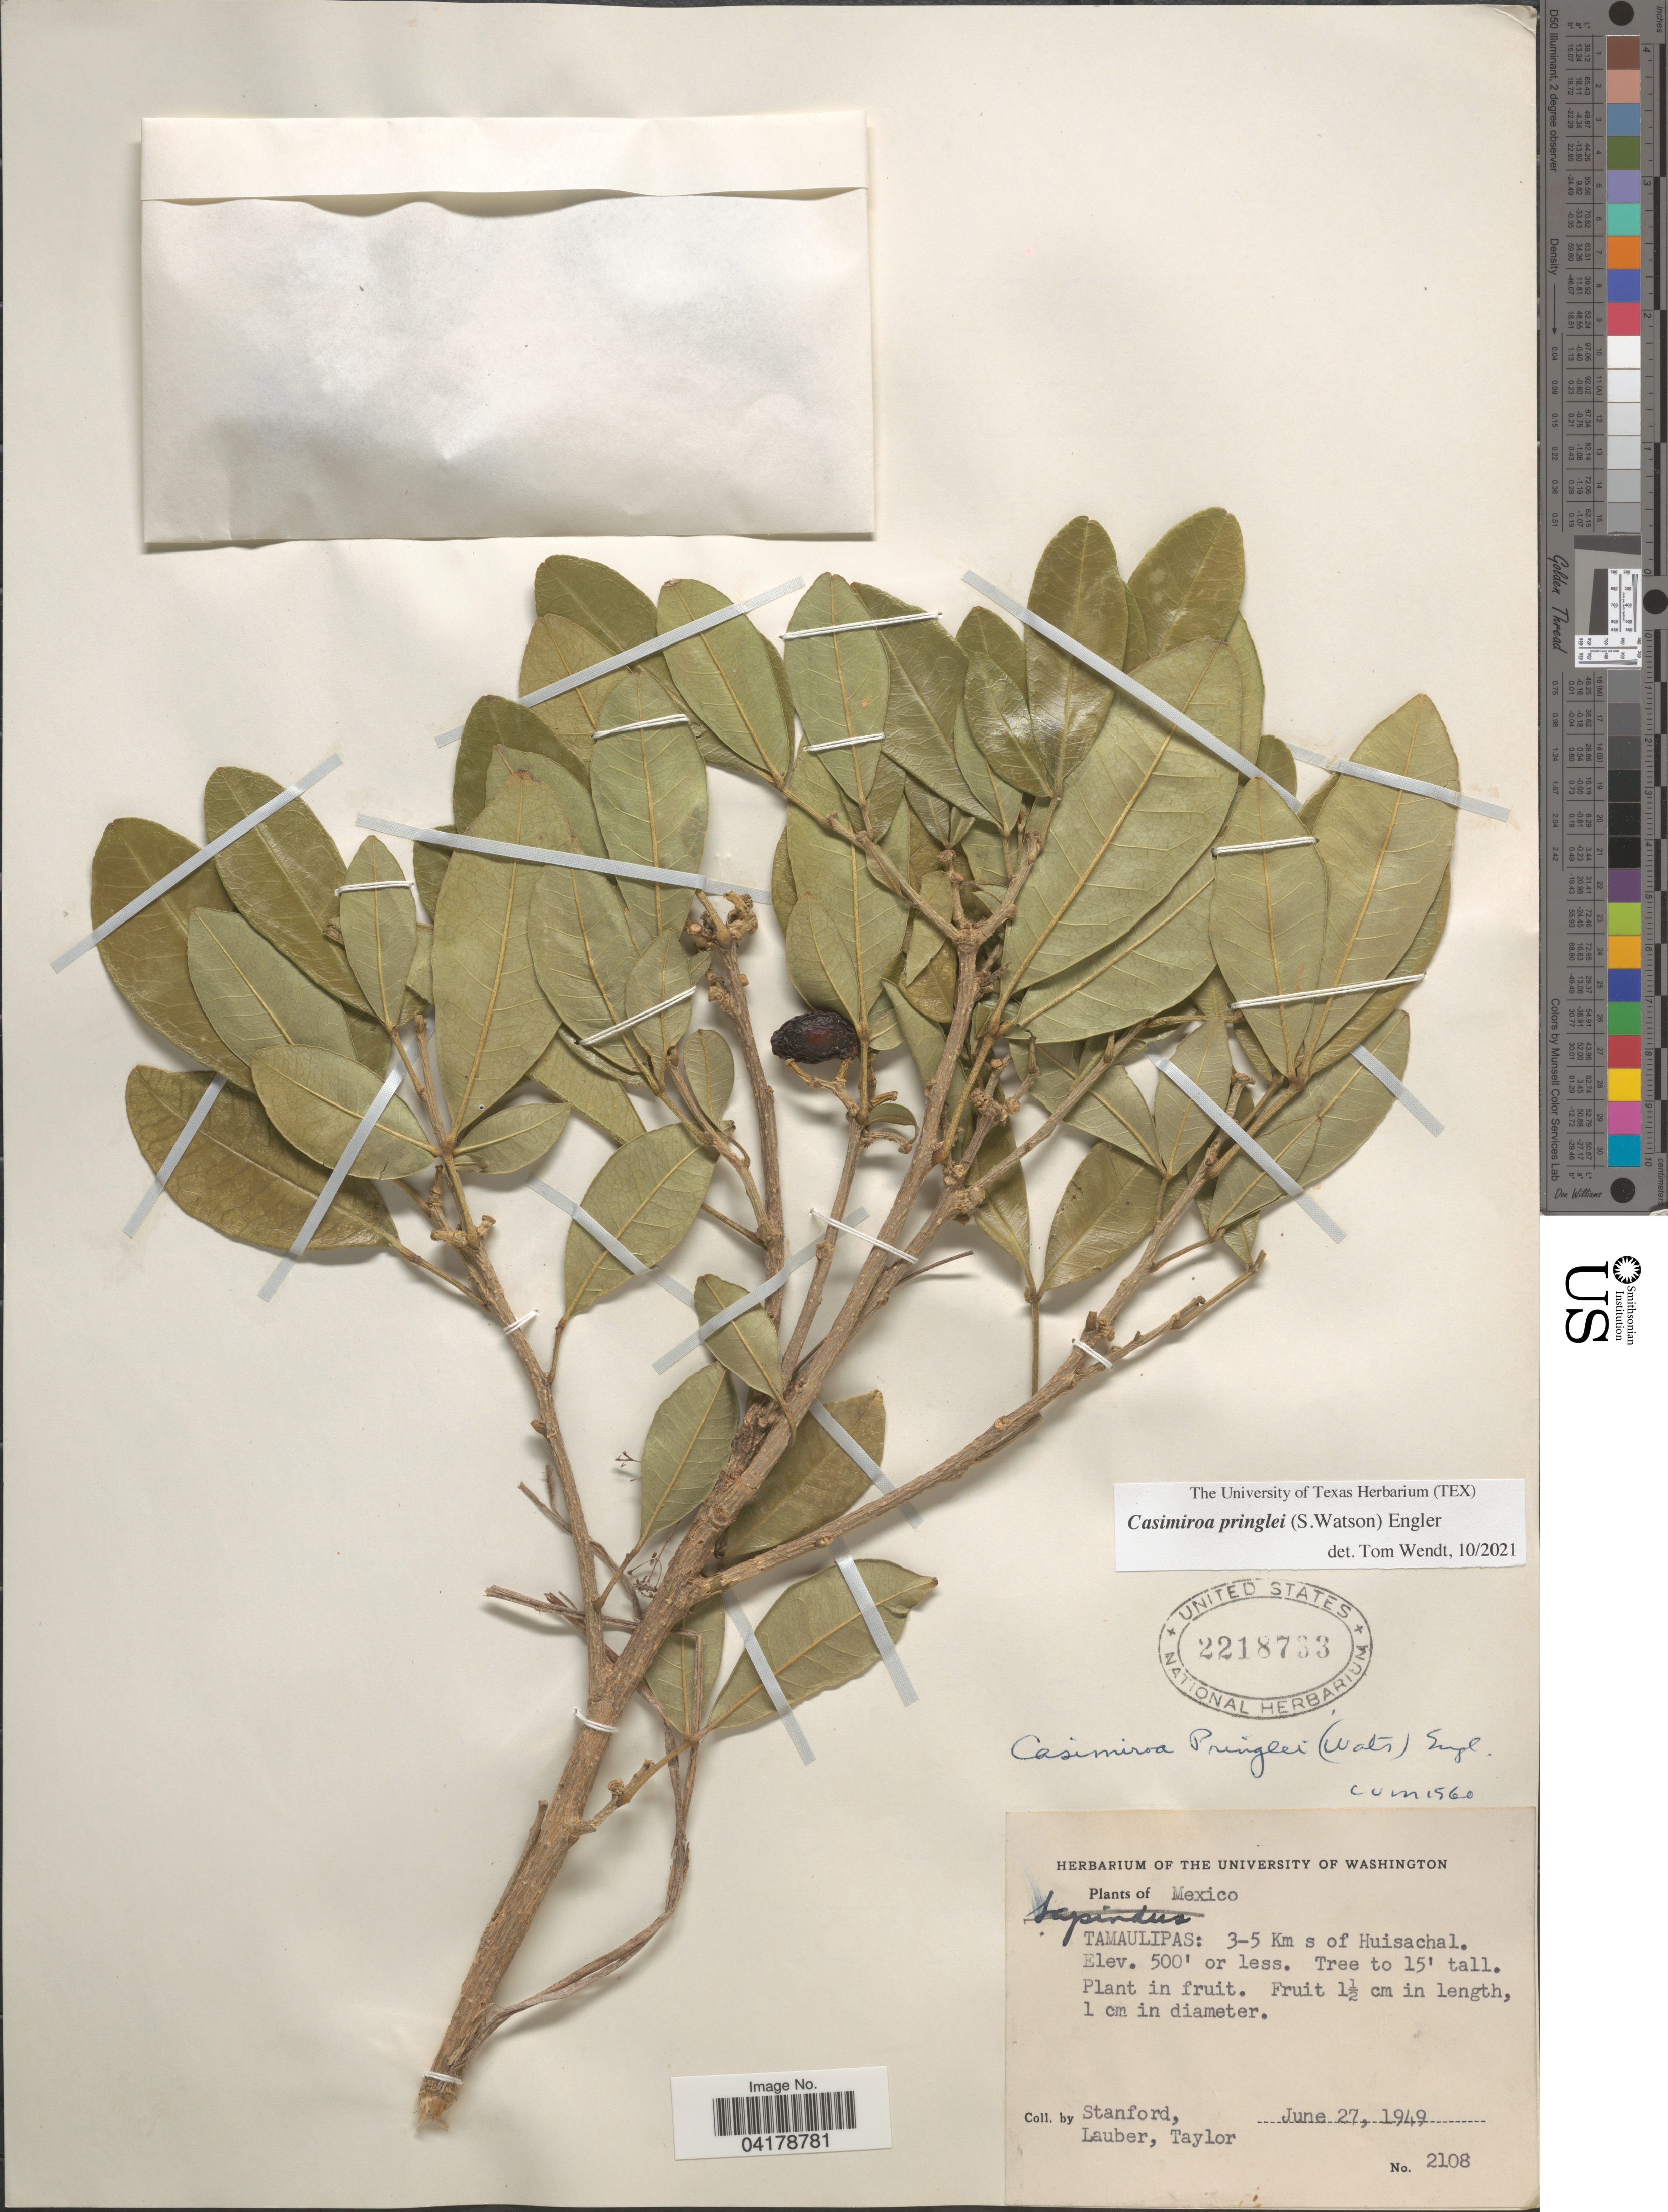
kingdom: Plantae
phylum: Tracheophyta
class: Magnoliopsida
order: Sapindales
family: Rutaceae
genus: Casimiroa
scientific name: Casimiroa pringlei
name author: (S. Watson) Engl.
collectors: -. Stanford, Lauber, -- & -- Taylor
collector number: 2108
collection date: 1949-06-27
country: Mexico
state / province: Tamaulipas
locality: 3-5 Km s of Huisachal.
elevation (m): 152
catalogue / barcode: US 2218733